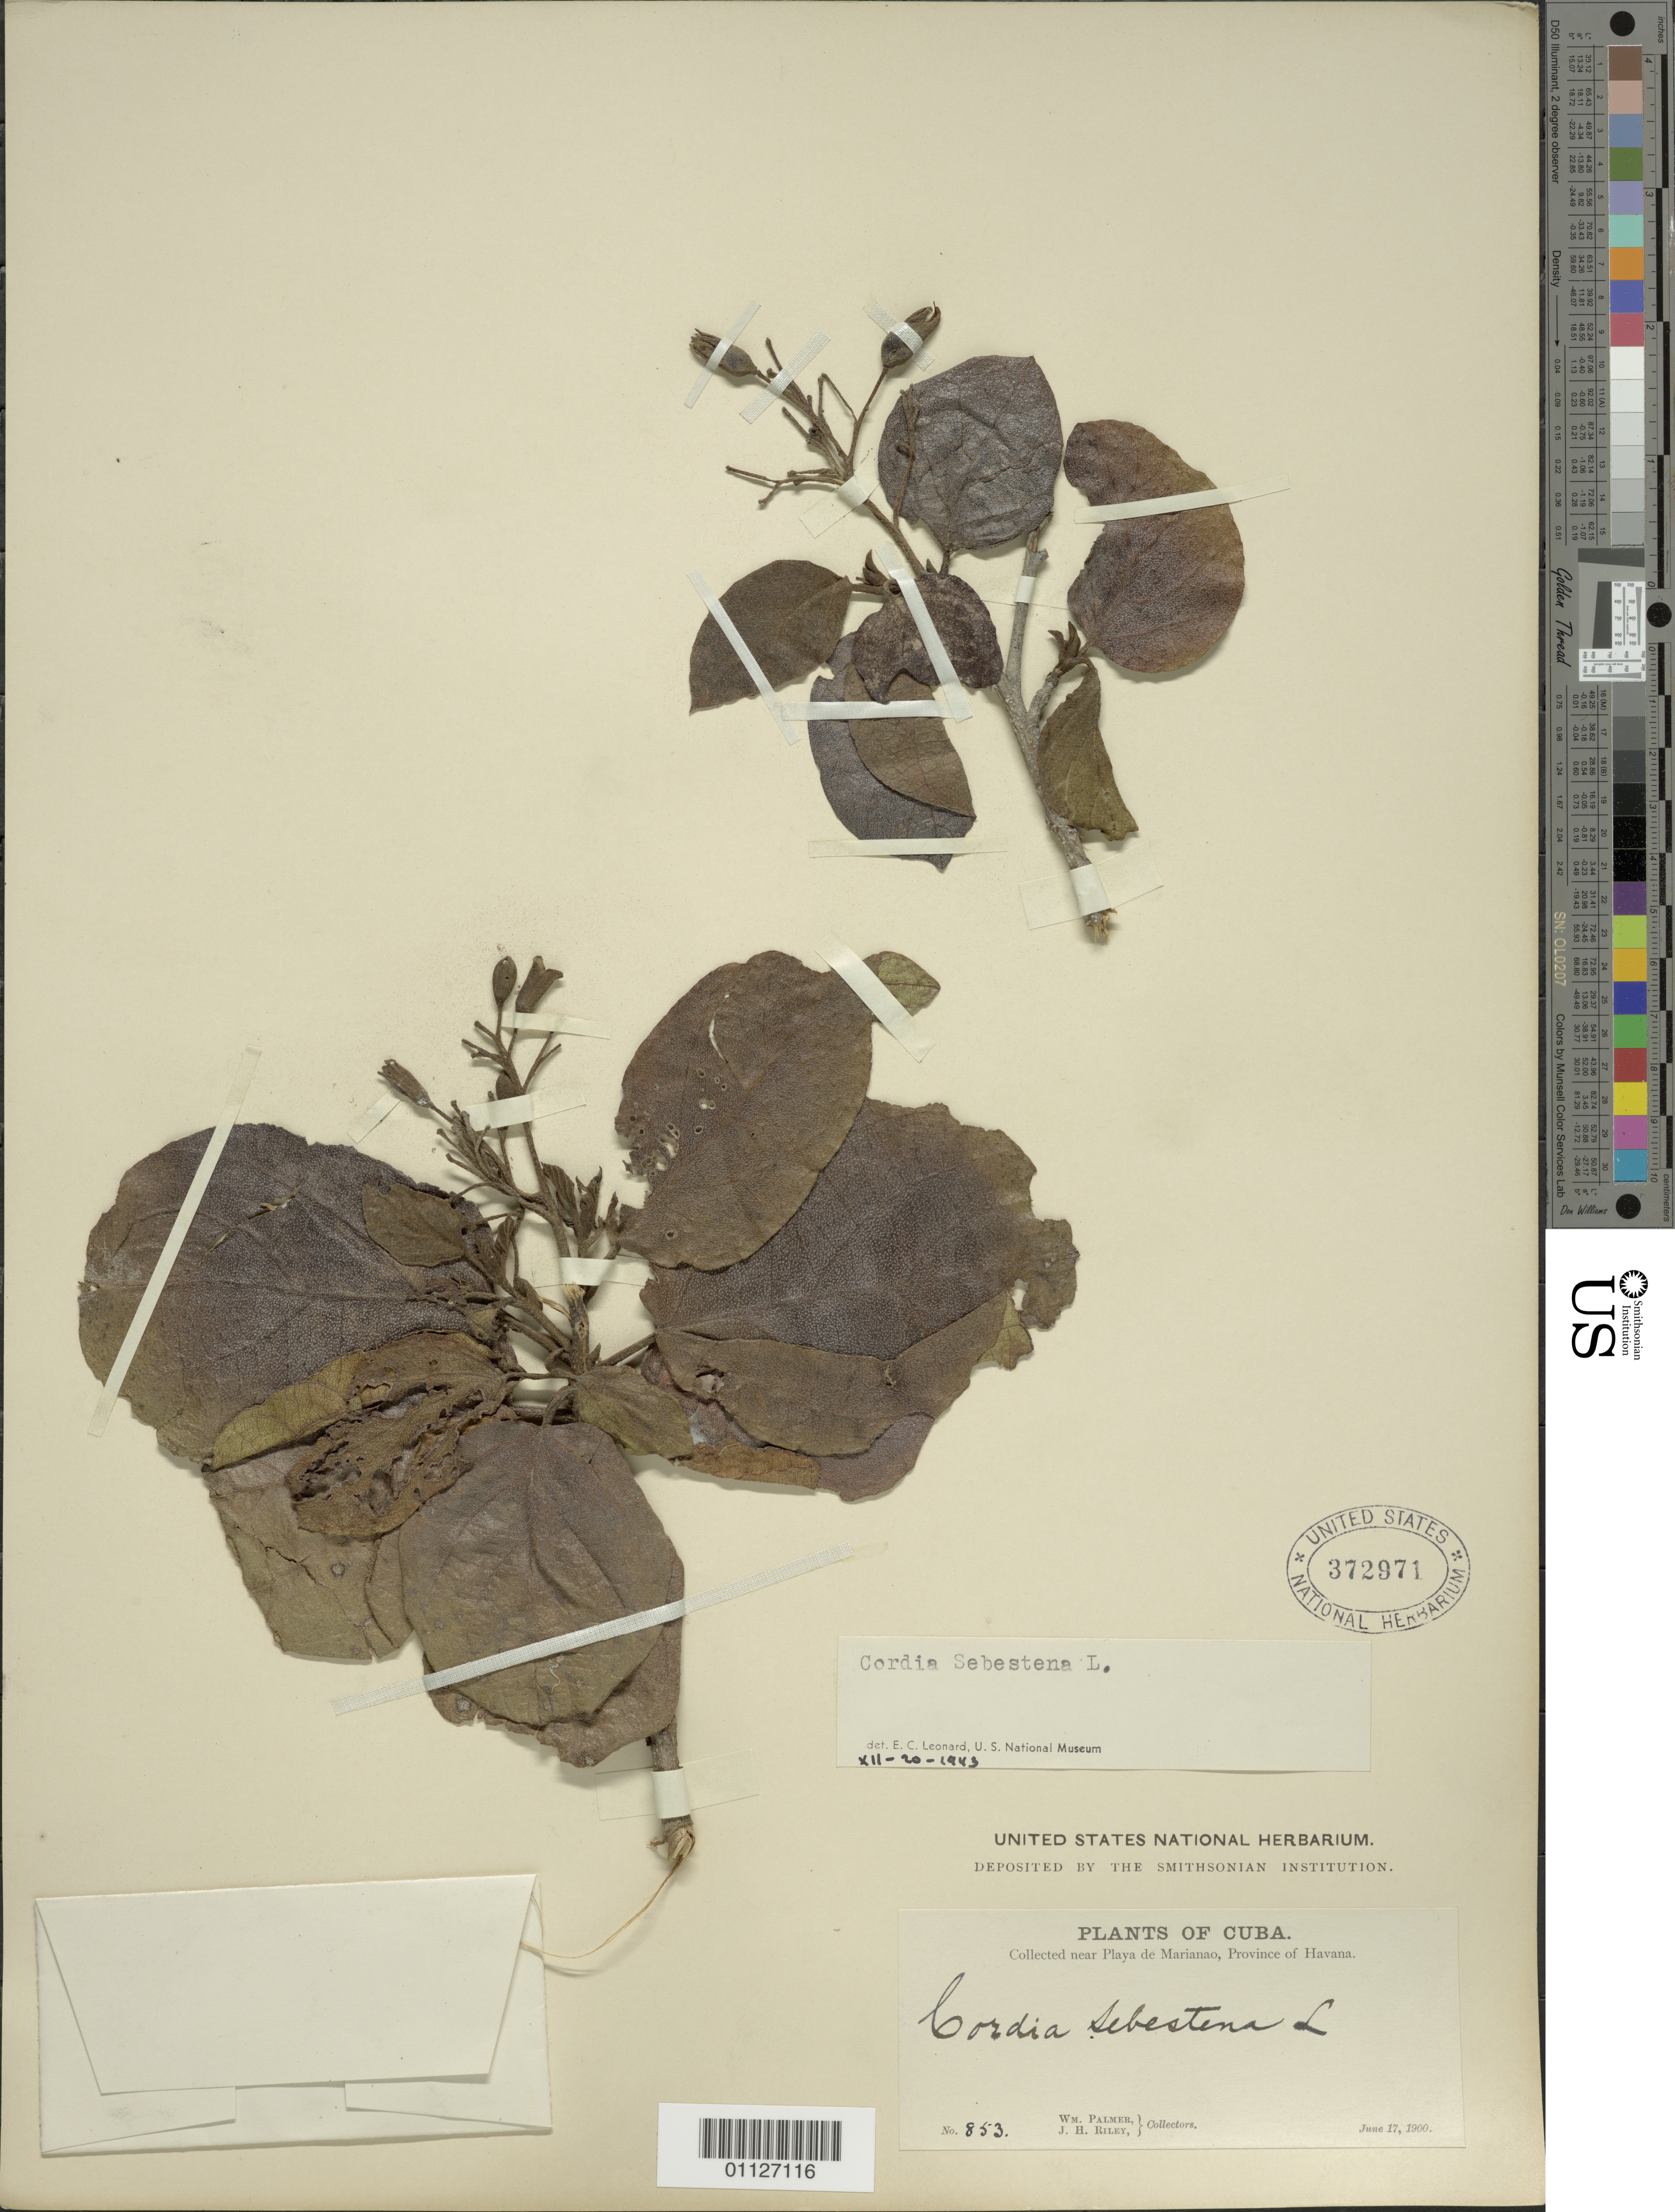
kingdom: Plantae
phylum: Tracheophyta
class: Magnoliopsida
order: Boraginales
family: Cordiaceae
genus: Cordia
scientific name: Cordia sebestena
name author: L.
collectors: W. Palmer & J. H. Riley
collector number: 853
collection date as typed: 17 Jun 1900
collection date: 1900-06-17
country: Cuba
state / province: La Habana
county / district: Municipio Playa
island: Cuba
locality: Playa de Marianao (near)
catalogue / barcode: US 372971